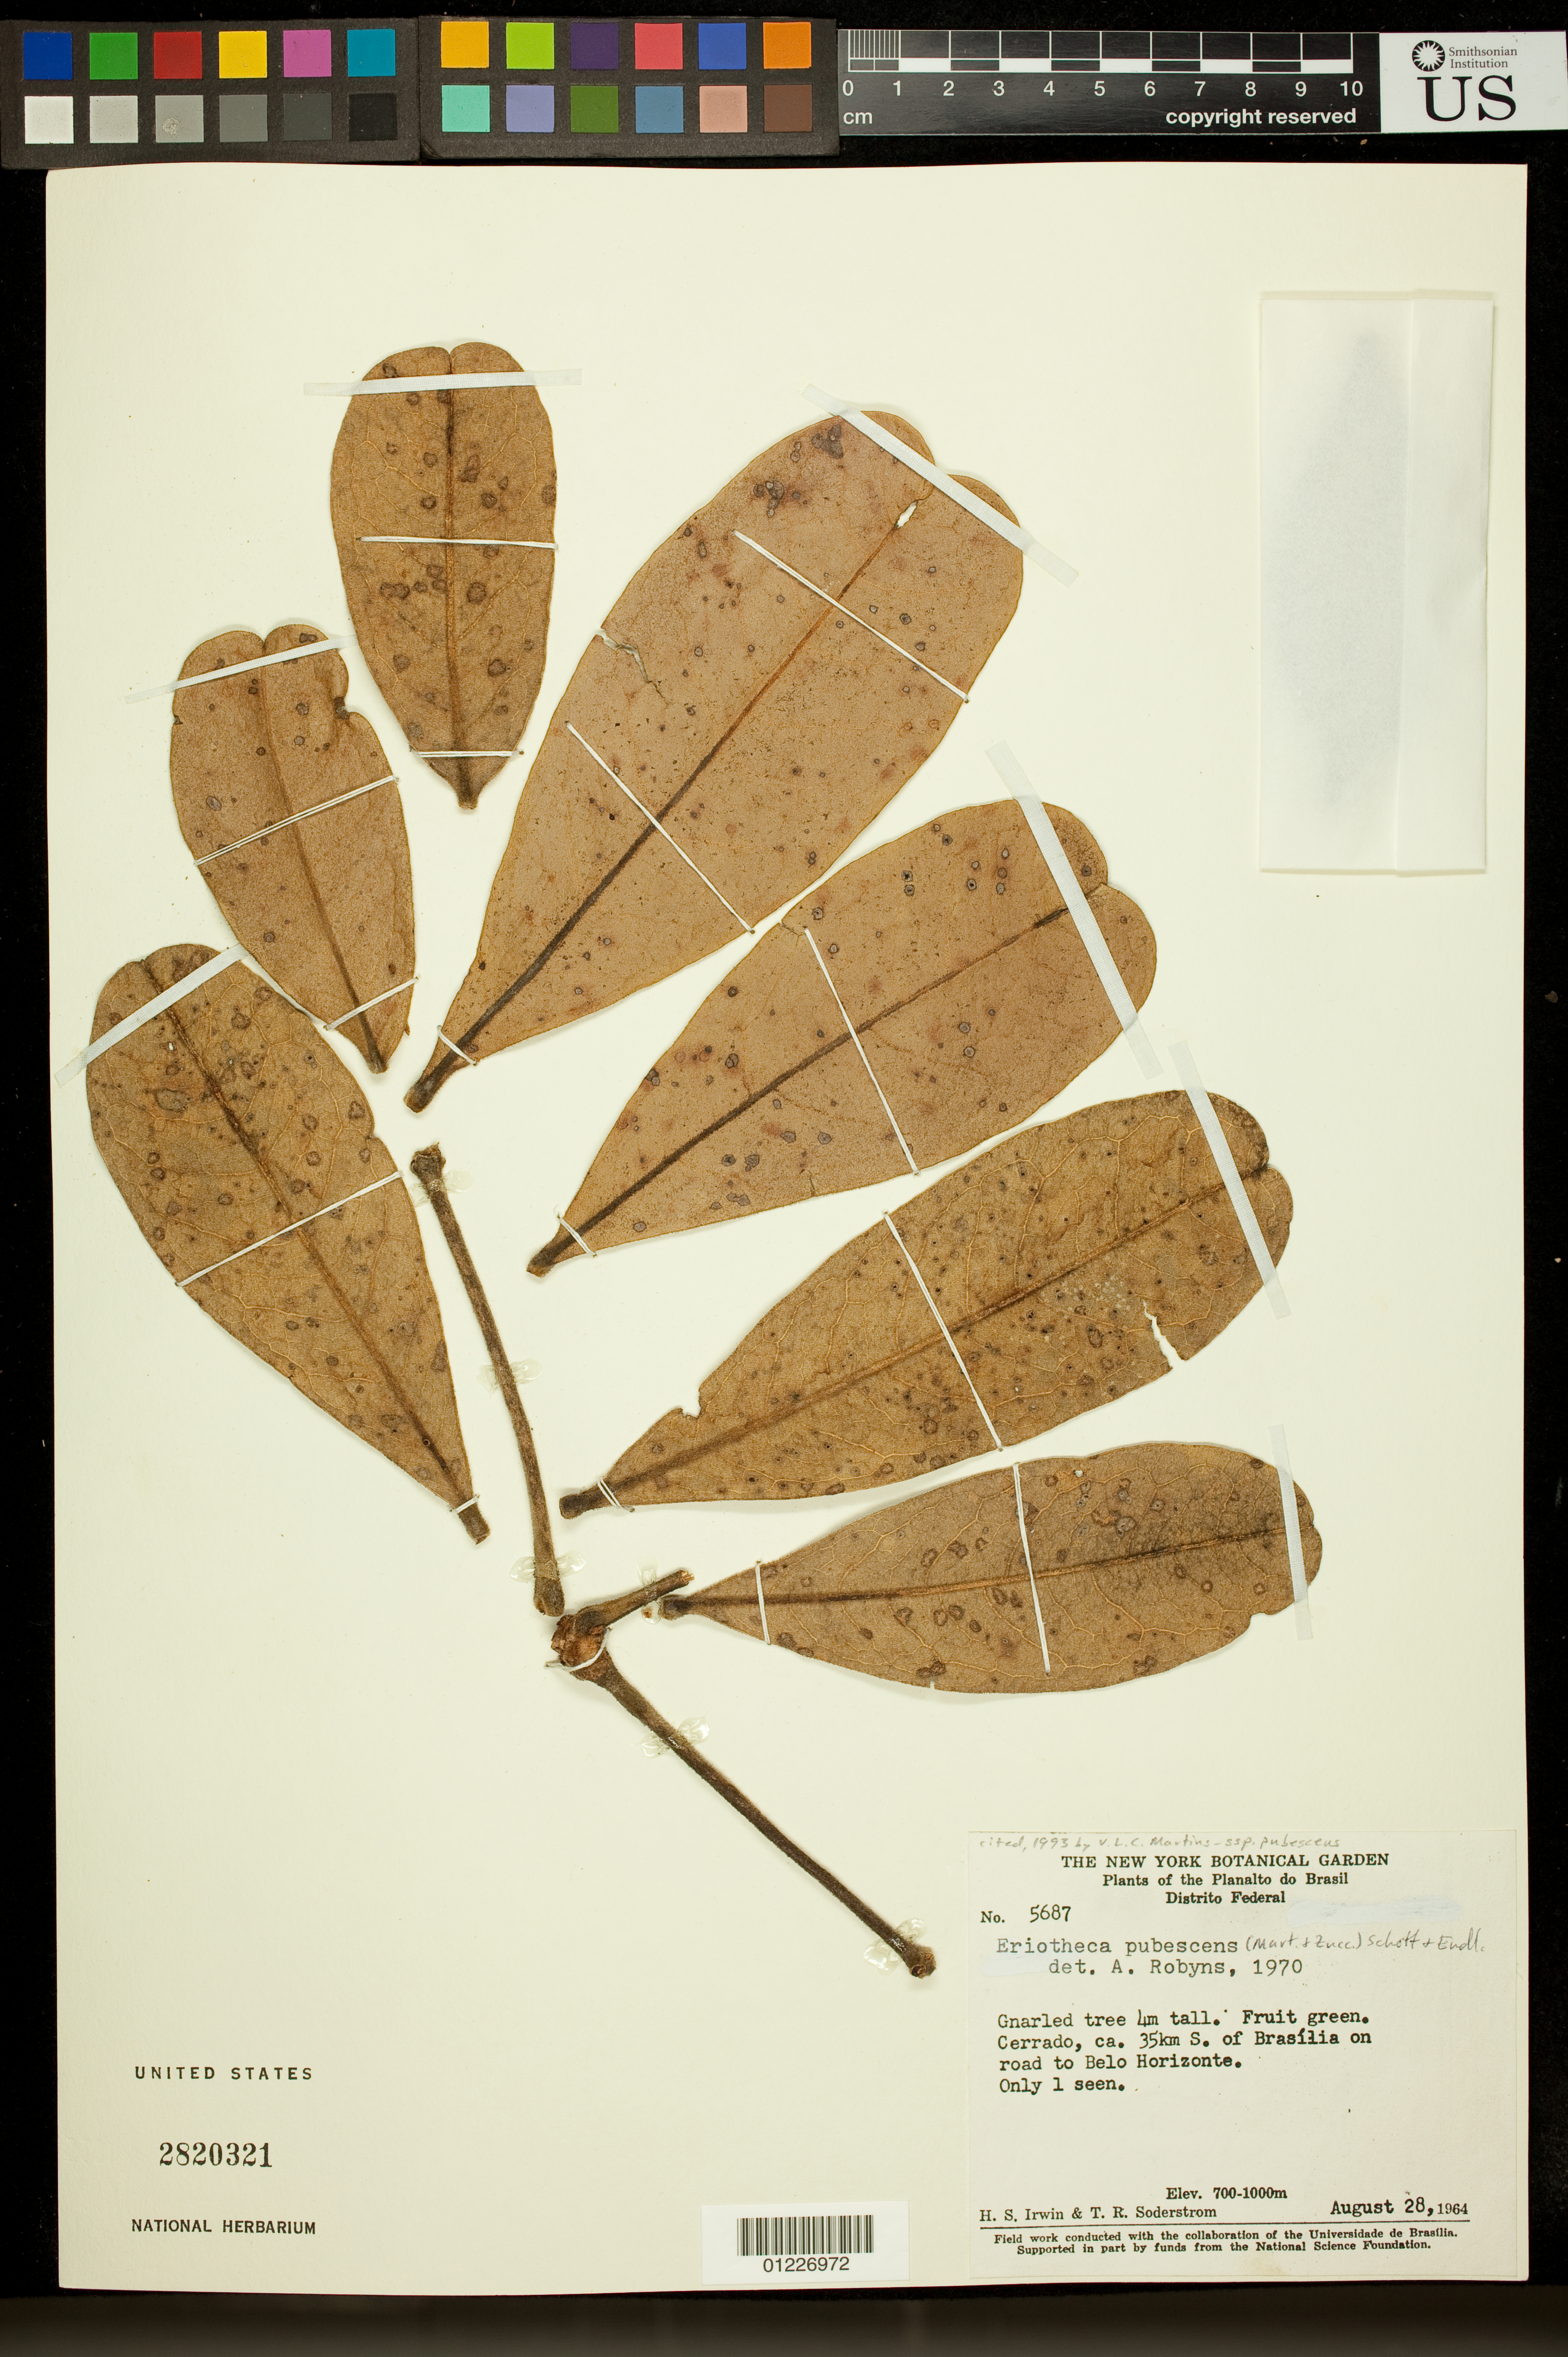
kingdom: Plantae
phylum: Tracheophyta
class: Magnoliopsida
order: Malvales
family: Malvaceae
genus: Pachira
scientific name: Pachira pubescens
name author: (Mart. & Zucc.) V.N. Yoshik. & M.C. Duarte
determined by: Dorr, Laurence J., Curator (BOT), Smithsonian Institution - National Museum of Natural History (UNITED STATES)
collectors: H. Irwin & T. R. Soderstrom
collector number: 5687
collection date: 1964-08-28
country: Brazil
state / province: Distrito Federal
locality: Cerrado, ca. 35km s. of Brasilia on the road to Belo Horizonte.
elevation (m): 700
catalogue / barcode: US 2820321